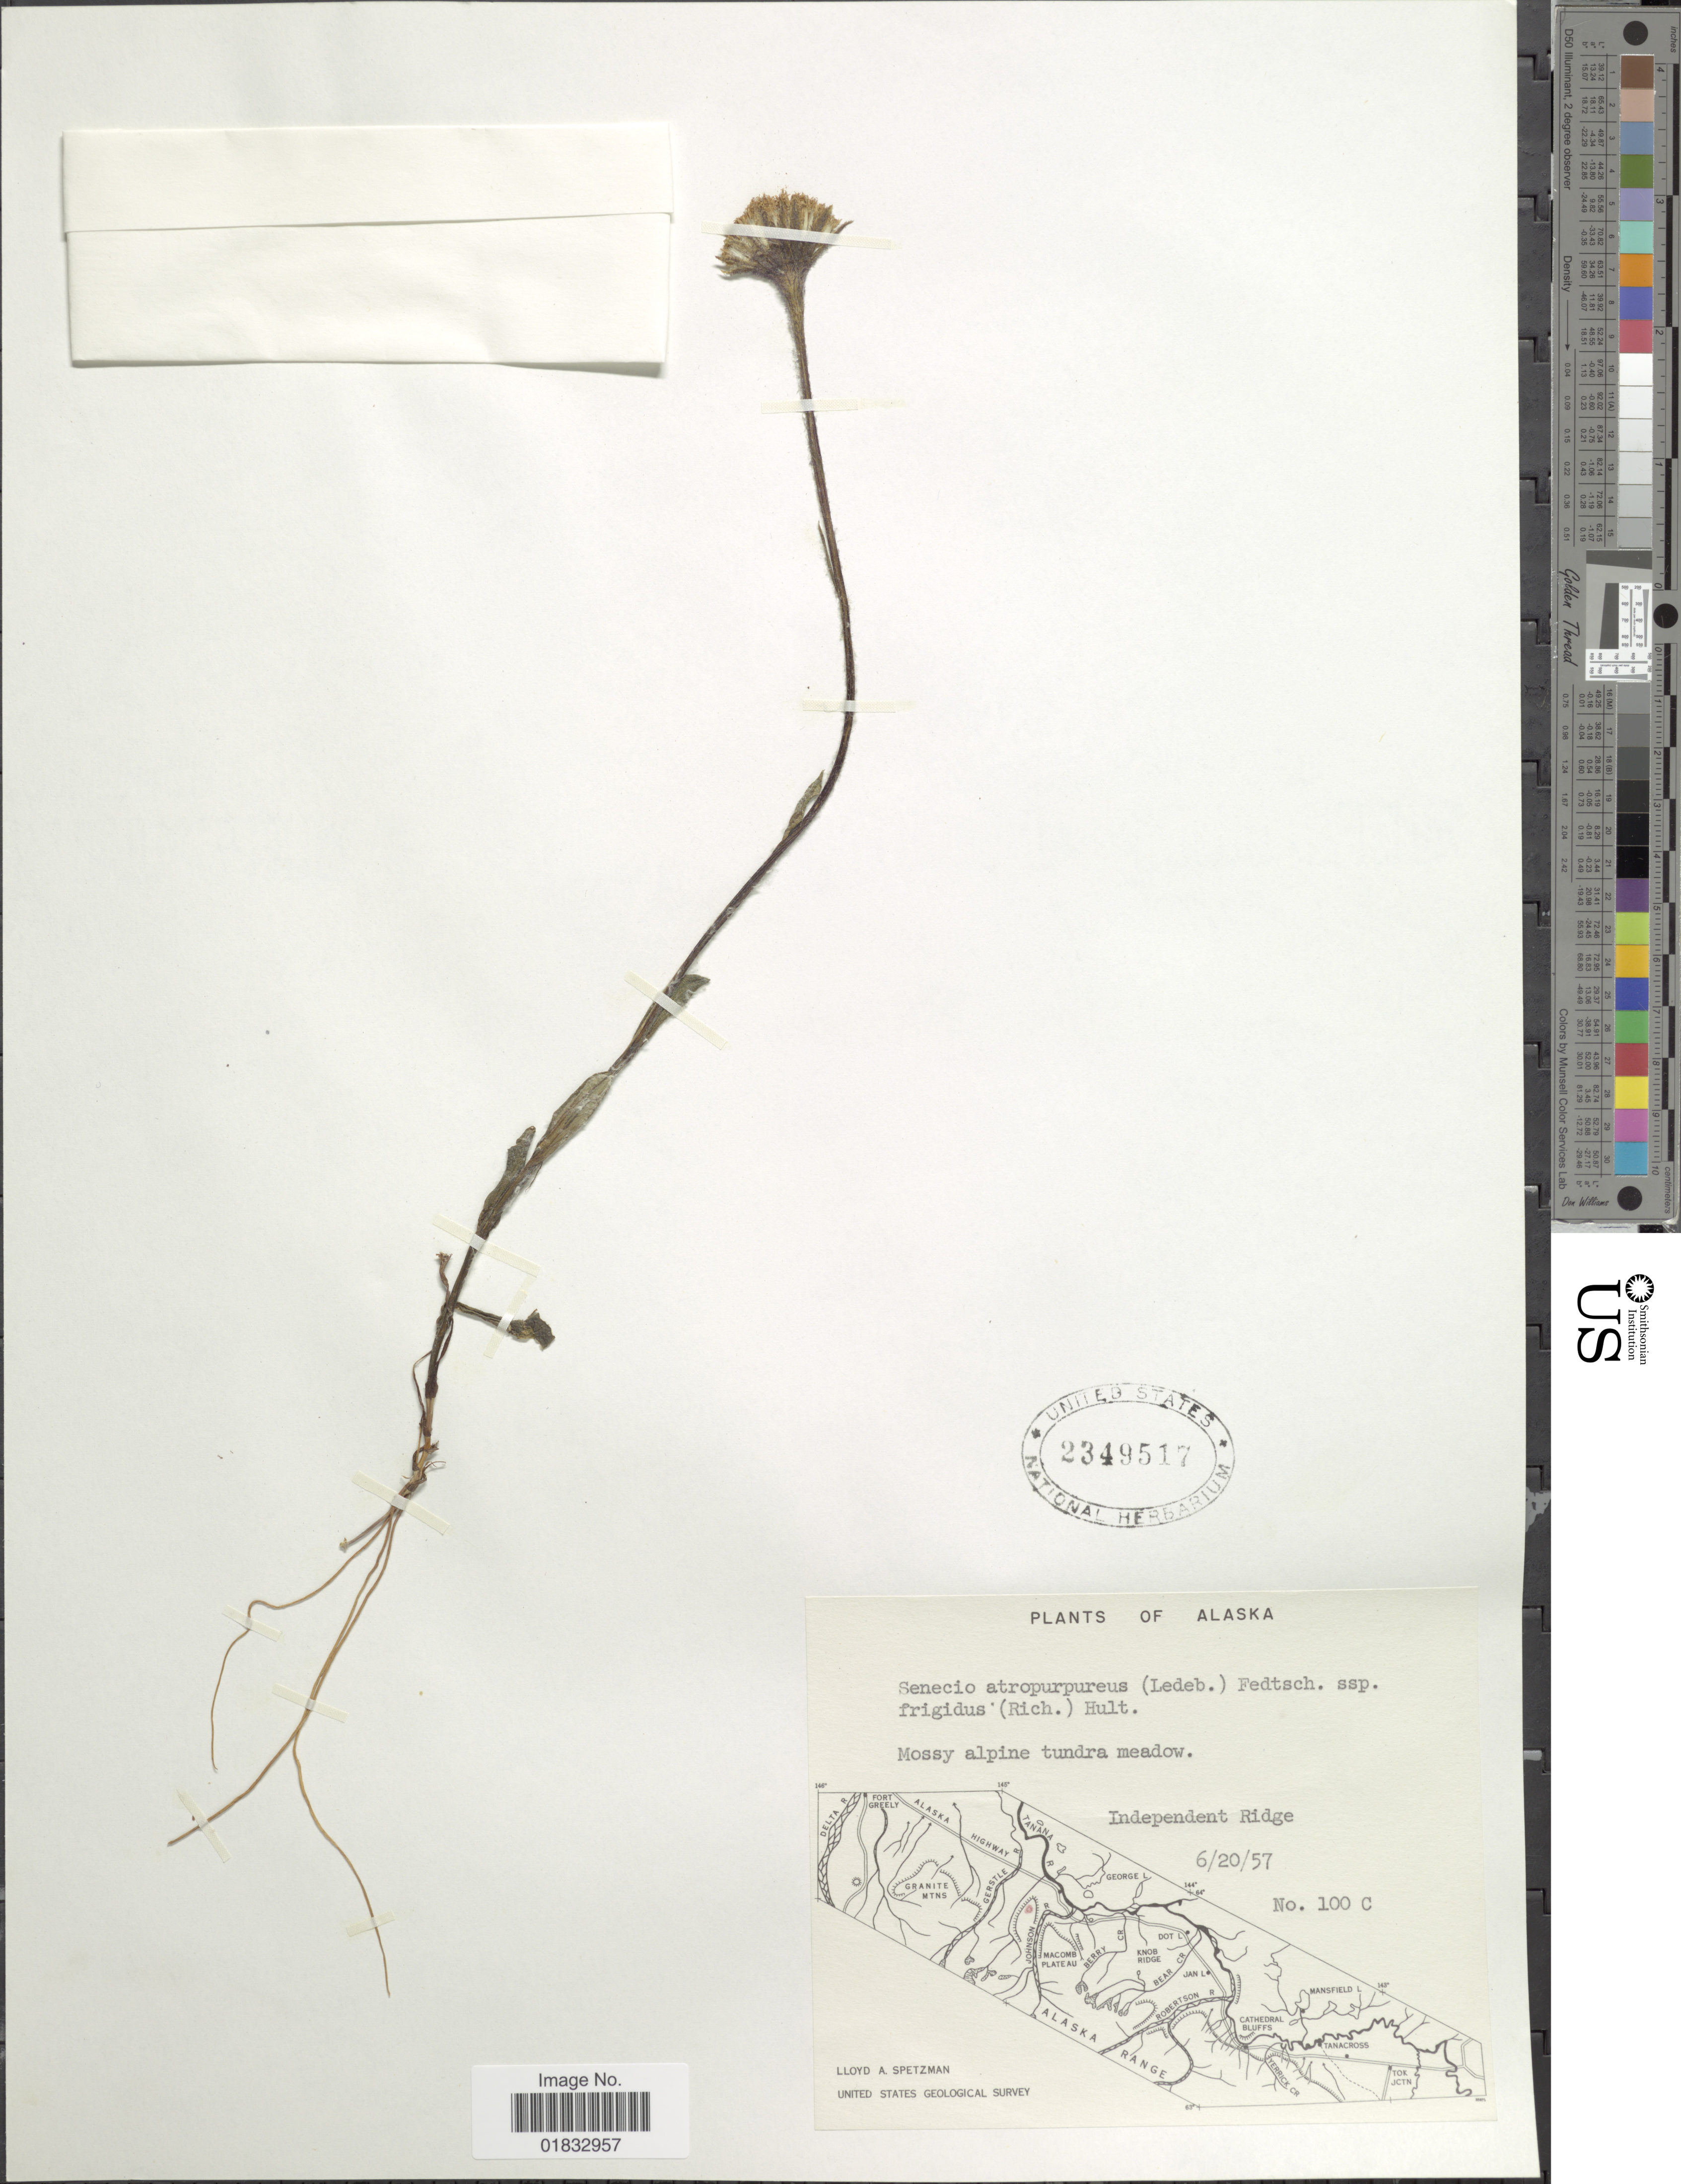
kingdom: Plantae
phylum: Tracheophyta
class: Magnoliopsida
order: Asterales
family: Asteraceae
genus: Tephroseris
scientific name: Tephroseris frigida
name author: (Richardson) Holub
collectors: L. Spetzman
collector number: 100 C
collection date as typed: Transcribed d/m/y: 20/6/57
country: United States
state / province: Alaska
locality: Mossy alpine tundra meadow Independent Ridge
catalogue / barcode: US 2349517